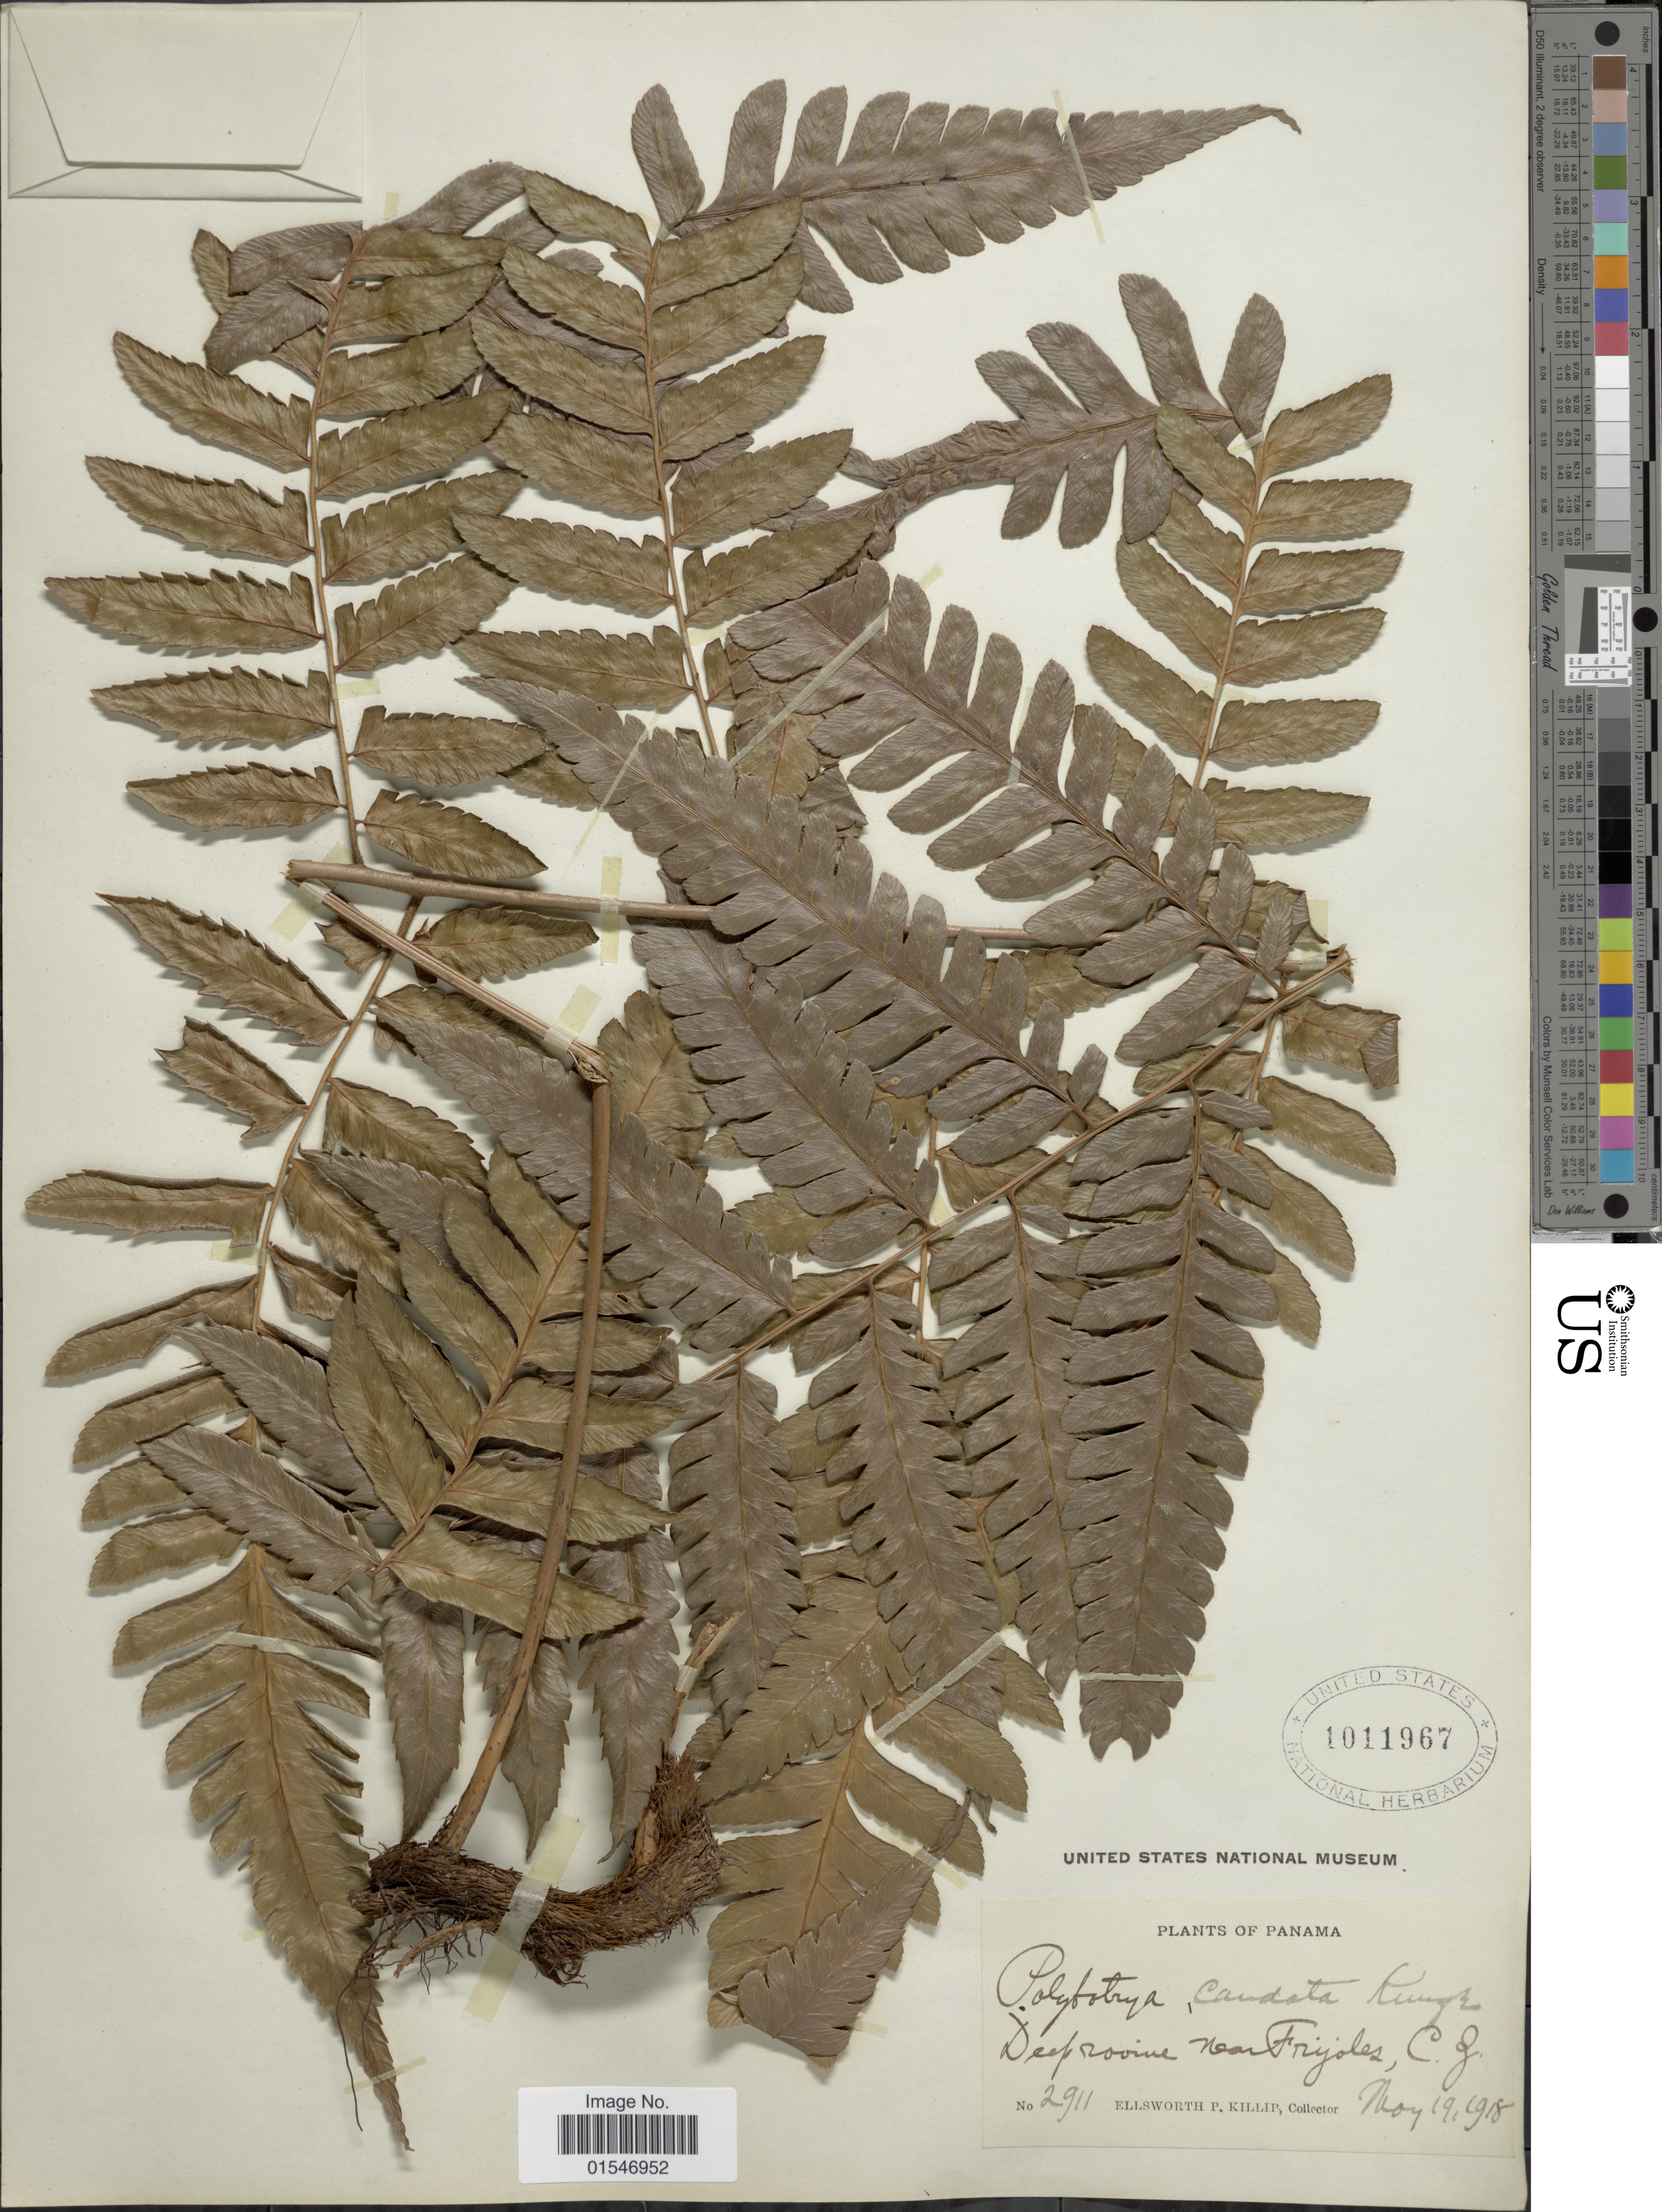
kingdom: Plantae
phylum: Tracheophyta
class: Polypodiopsida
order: Polypodiales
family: Dryopteridaceae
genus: Polybotrya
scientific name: Polybotrya caudata f. caudata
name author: Kunze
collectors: E. P. Killip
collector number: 2911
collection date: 1918-05-19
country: Panama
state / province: Colón / Panamá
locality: Panama, Deep ravine near Frijoles, C. Z.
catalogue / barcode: US 1011967